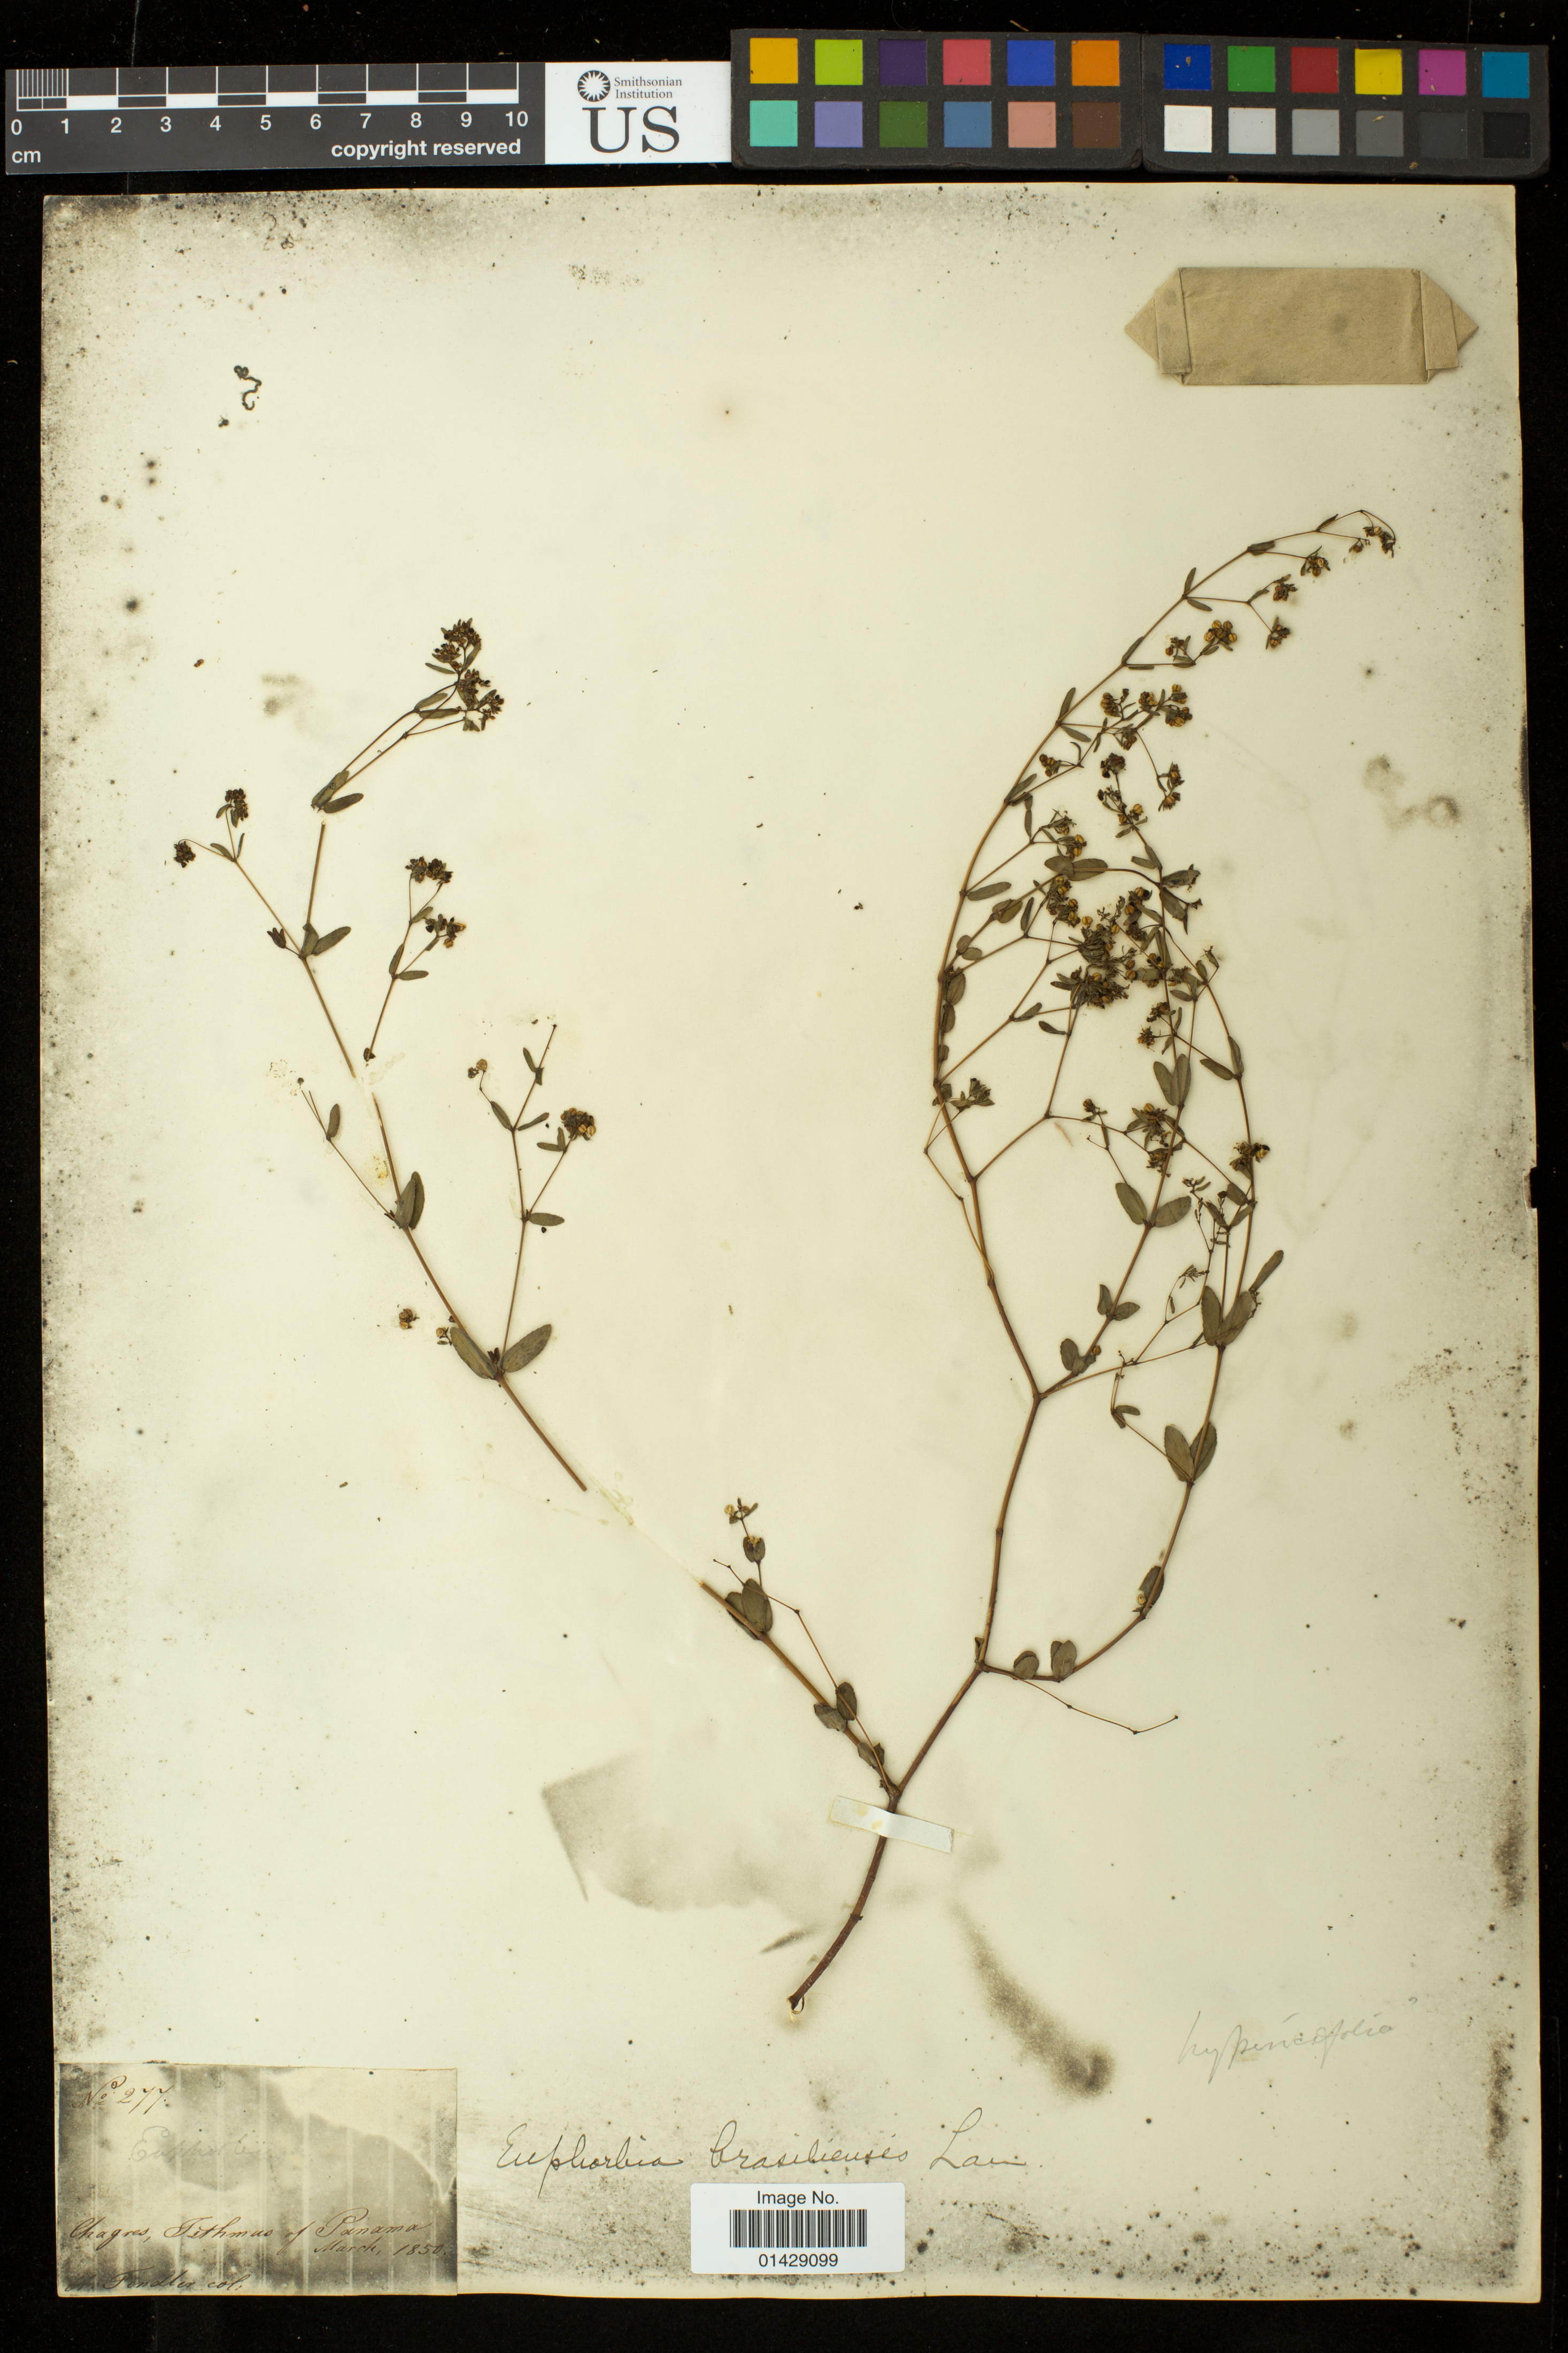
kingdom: Plantae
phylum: Tracheophyta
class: Magnoliopsida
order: Malpighiales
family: Euphorbiaceae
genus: Euphorbia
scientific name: Euphorbia hyssopifolia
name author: L.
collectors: A. Fendler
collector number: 277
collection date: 1850-03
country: Panama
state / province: Colón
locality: Chagres, Isthmus of Panama